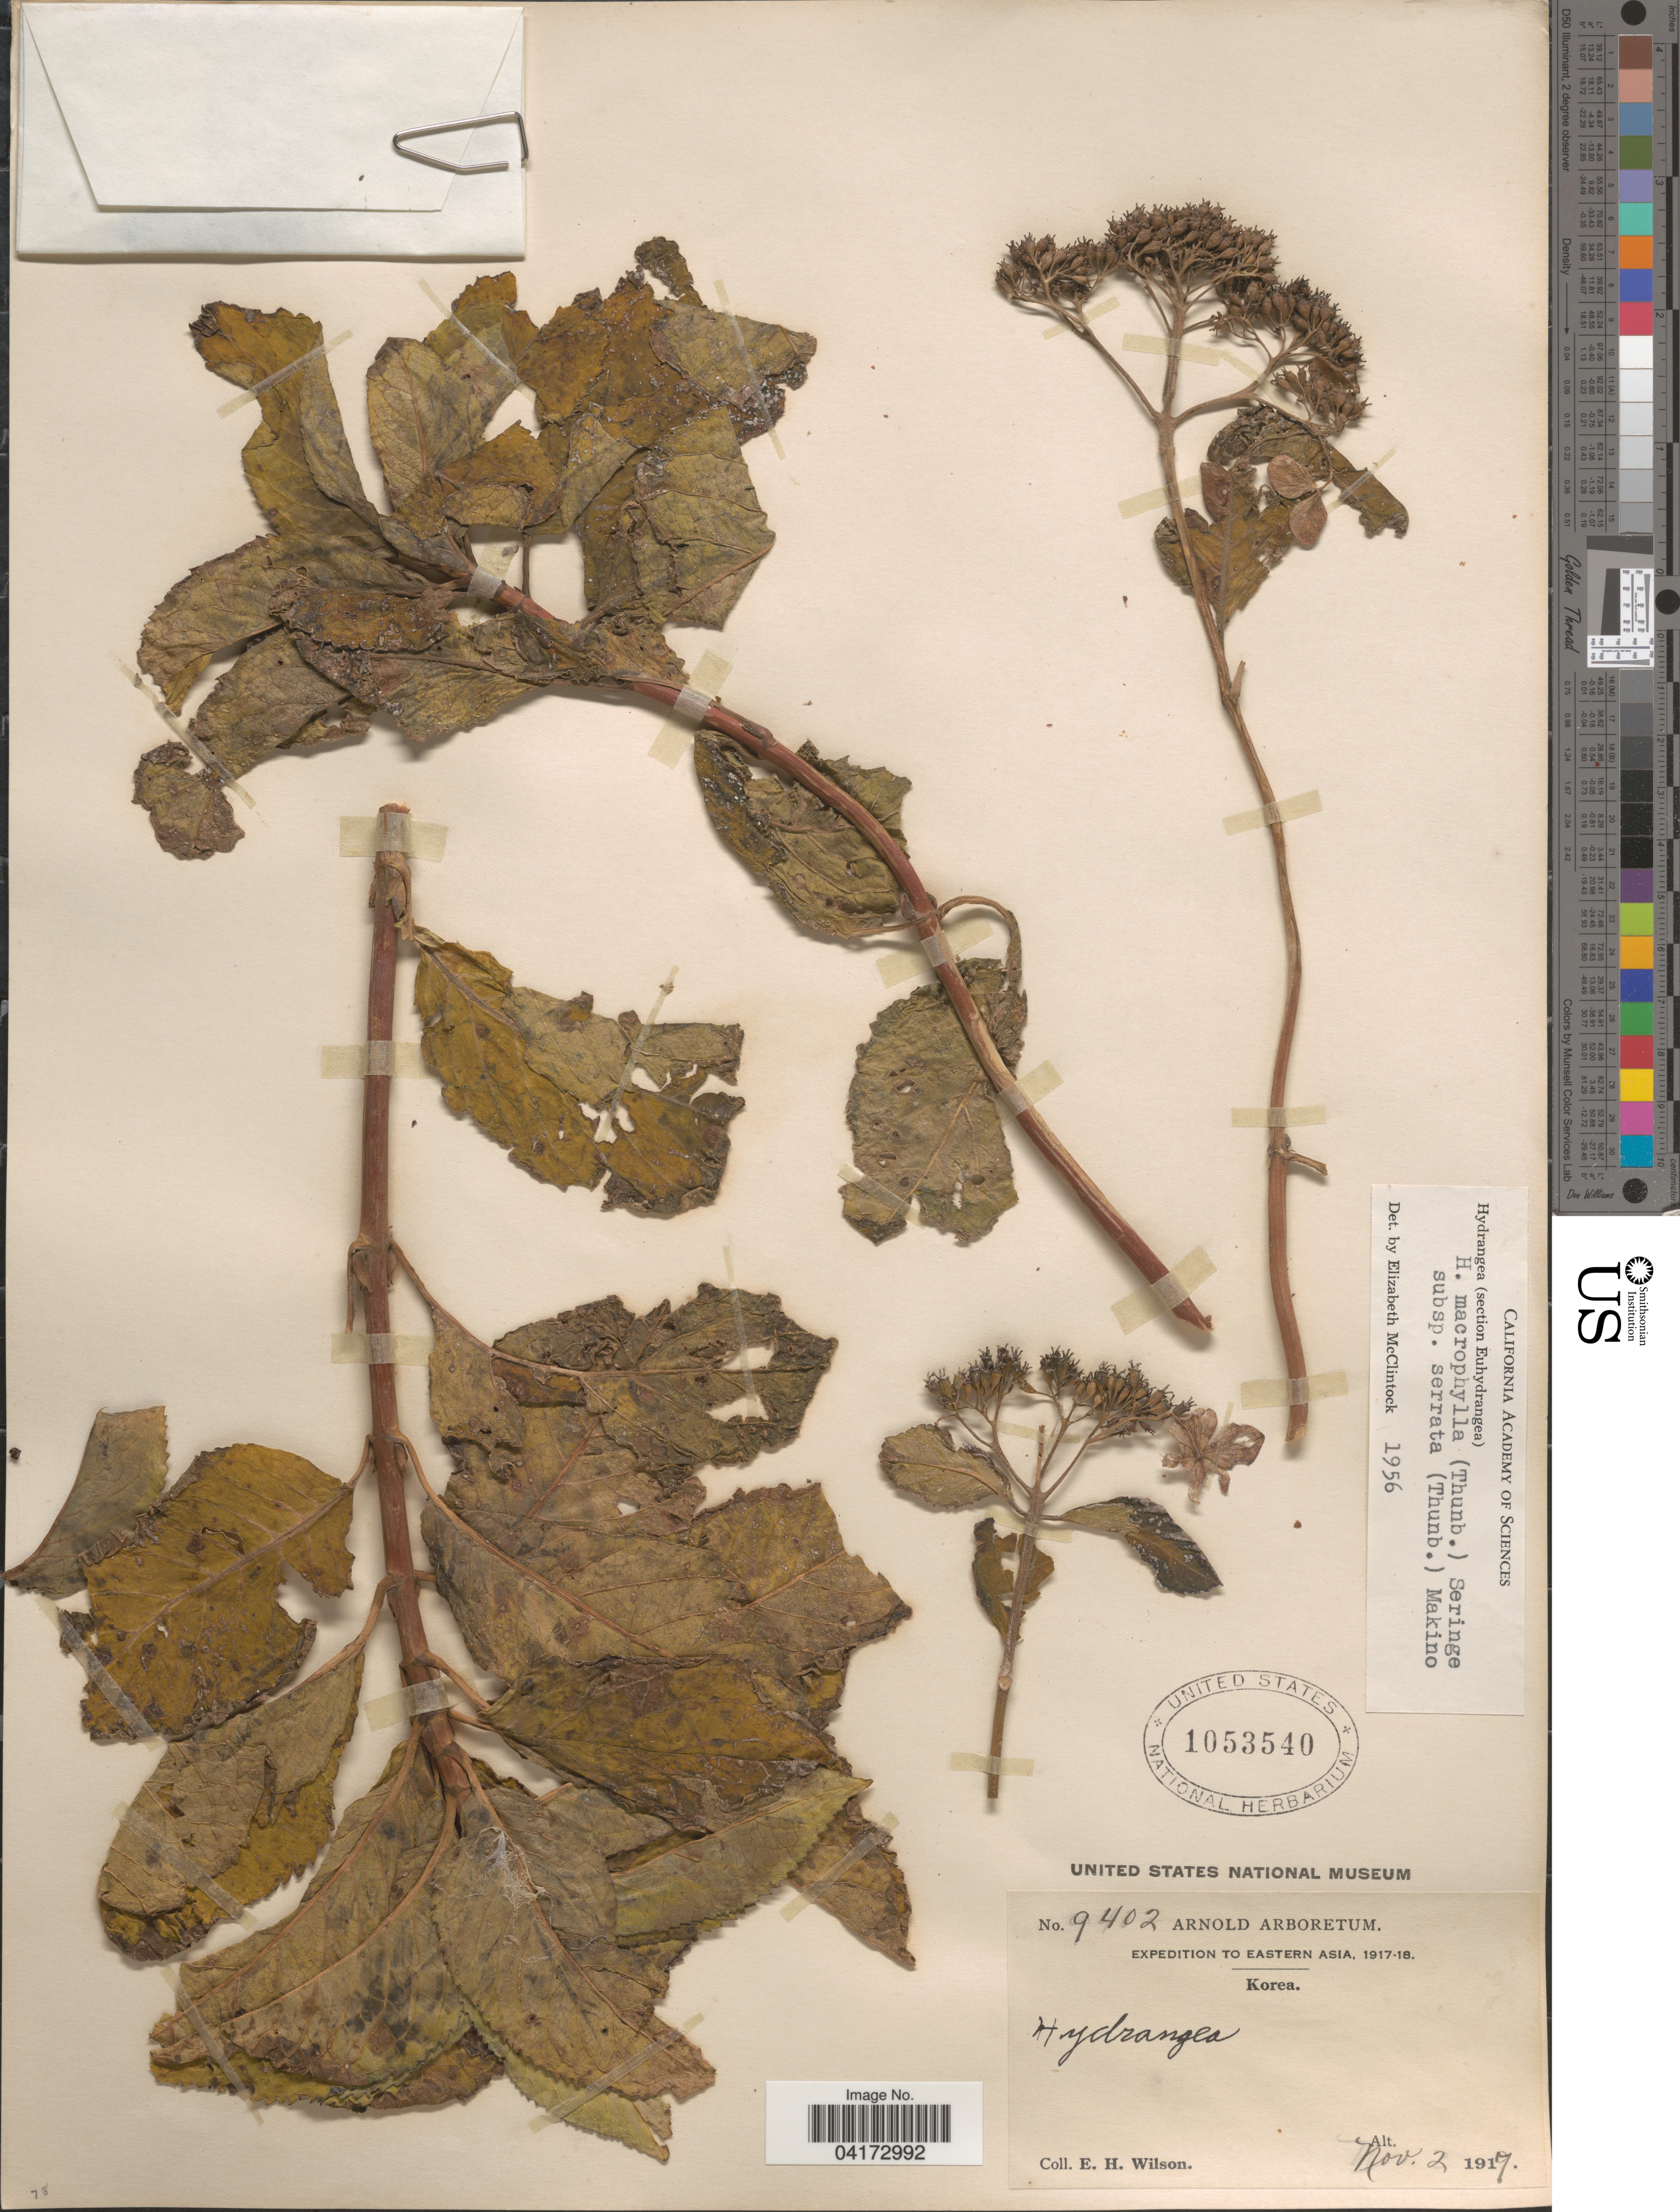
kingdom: Plantae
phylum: Tracheophyta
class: Magnoliopsida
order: Cornales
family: Hydrangeaceae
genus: Hydrangea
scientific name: Hydrangea macrophylla subsp. serrata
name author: (Thunb.) Makino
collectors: E. Wilson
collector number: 9402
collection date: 1917-11-02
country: North Korea / South Korea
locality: Expedition to Eastern Asia, 1917-18. Korea.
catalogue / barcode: US 1053540